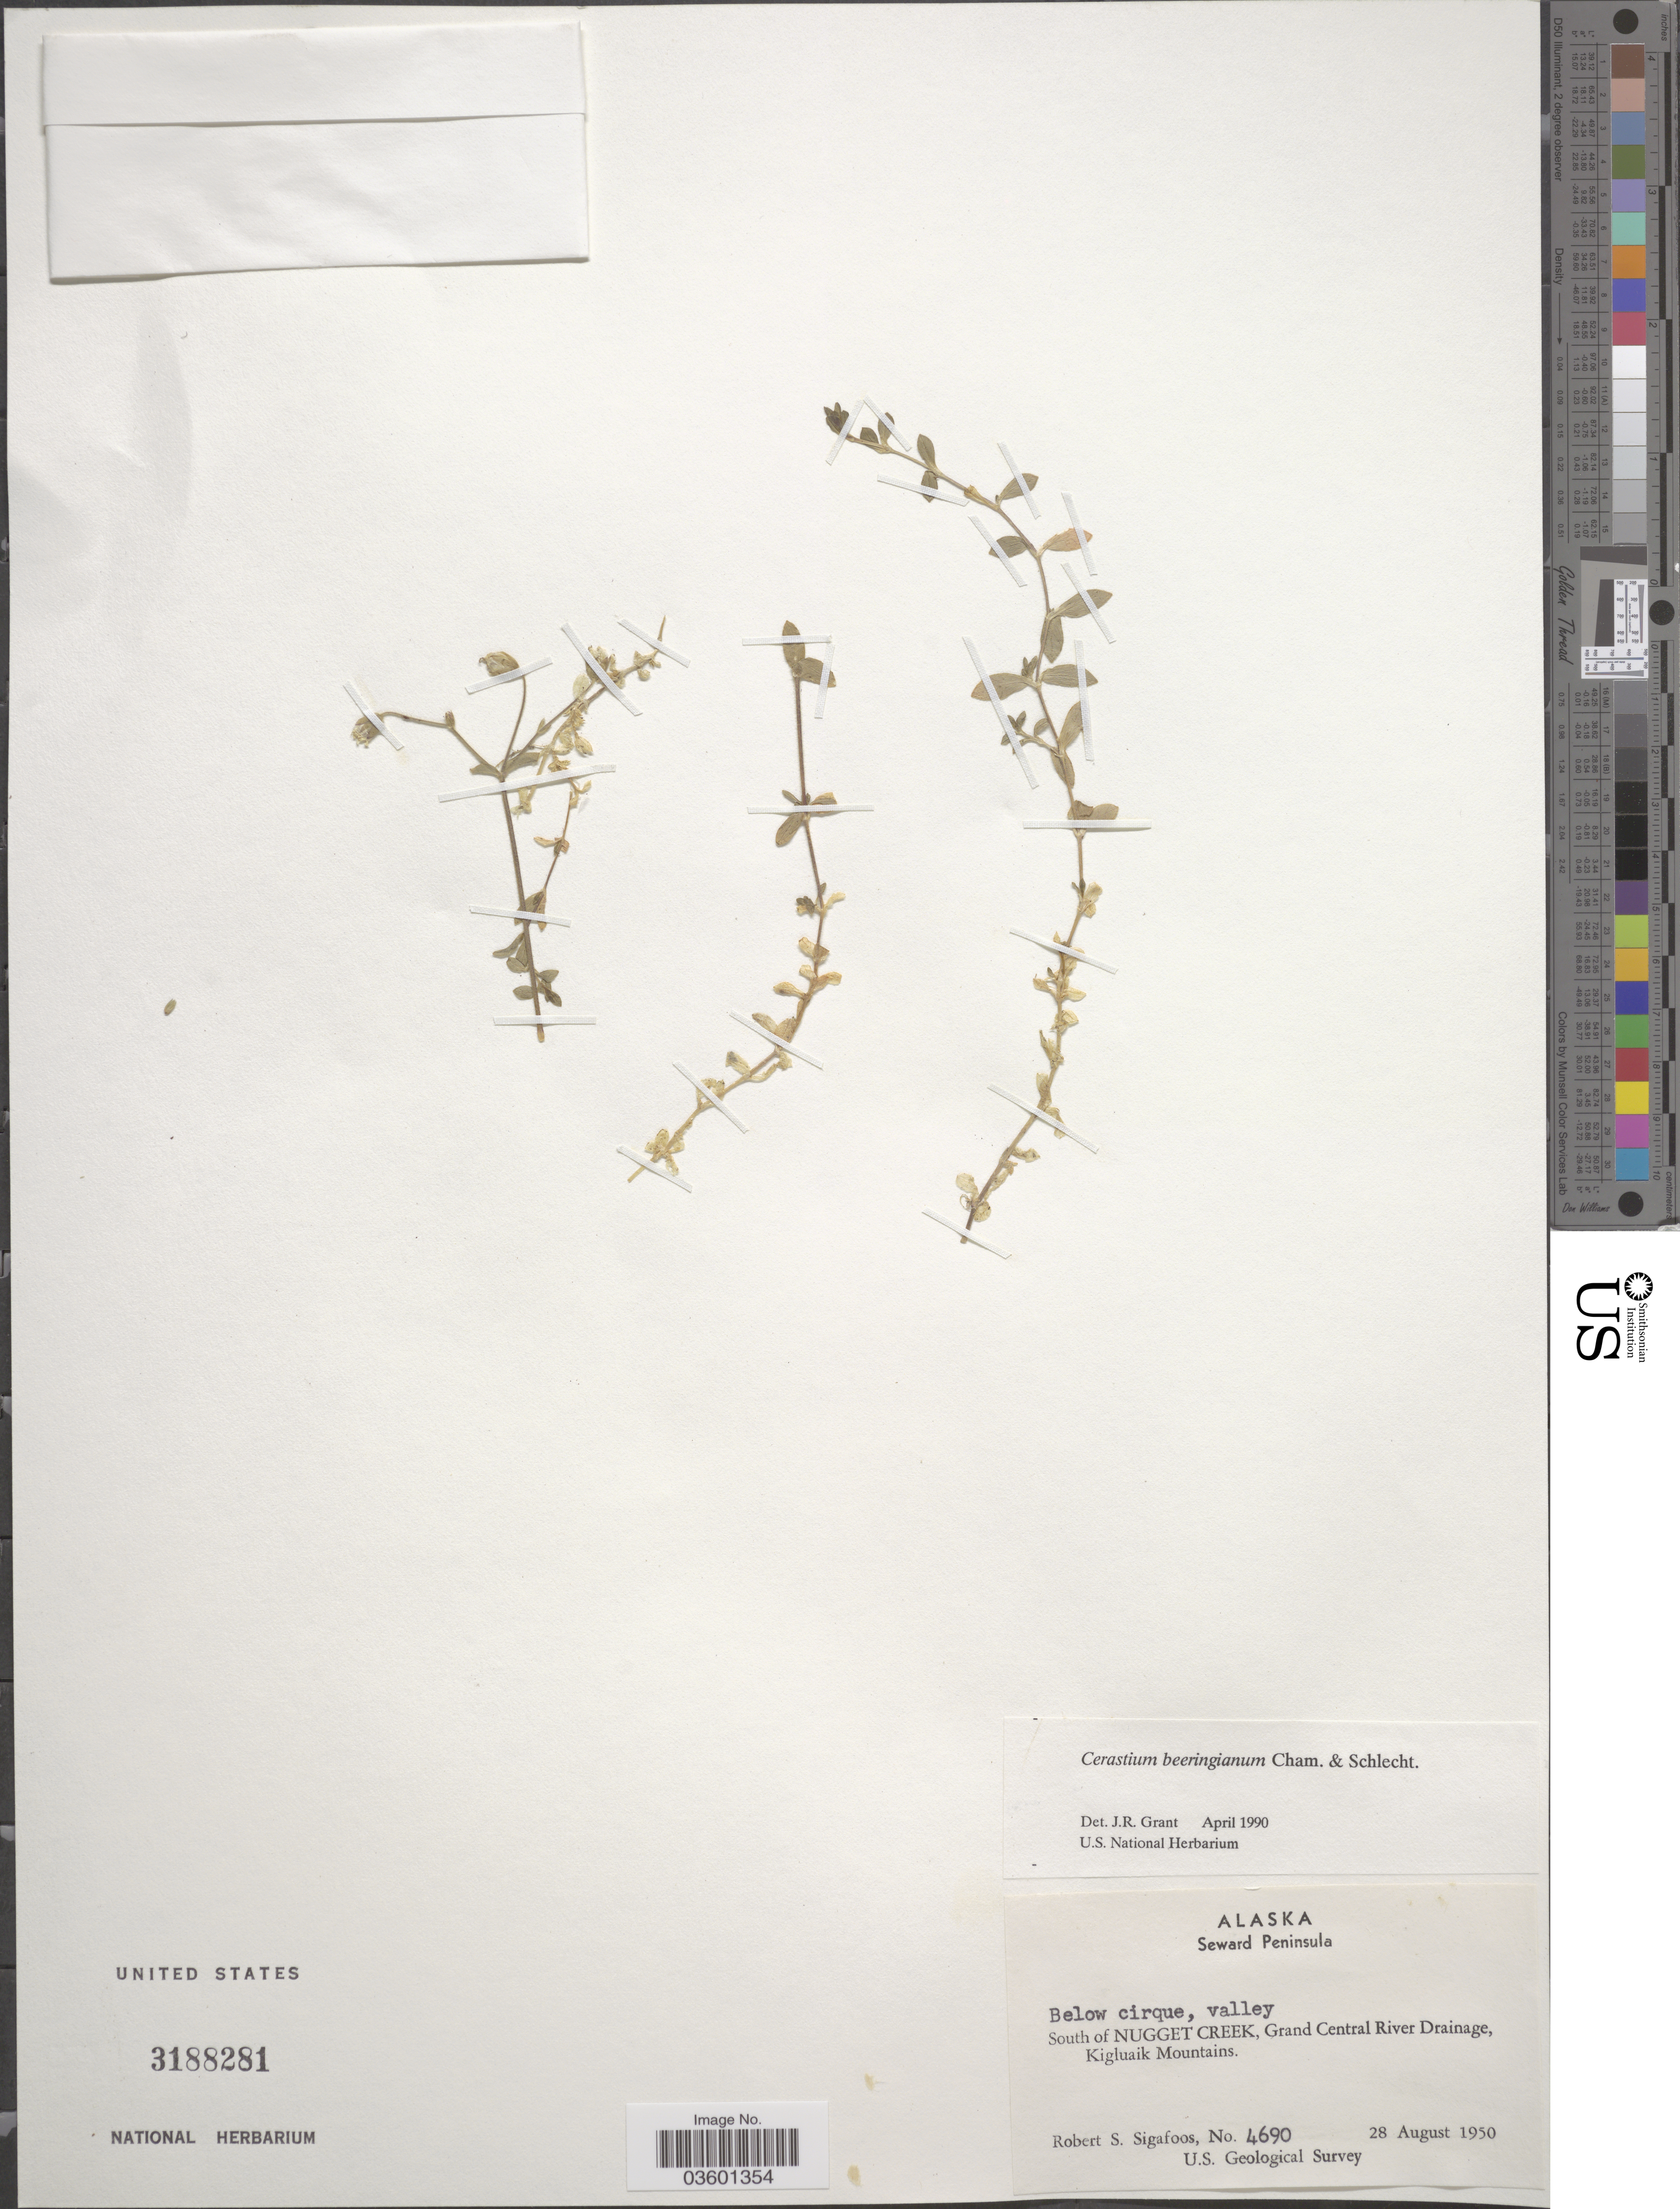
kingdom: Plantae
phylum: Tracheophyta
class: Magnoliopsida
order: Caryophyllales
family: Caryophyllaceae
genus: Cerastium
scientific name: Cerastium beeringianum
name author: Cham. & Schltdl.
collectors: R. Sigafoos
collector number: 4690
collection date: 1950-08-28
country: United States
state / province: Alaska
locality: Seward Peninsula. Below cirque, valley. South of Nugget Creek, Grand Central River Drainage, Kigluaik Mountains.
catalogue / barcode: US 3188281